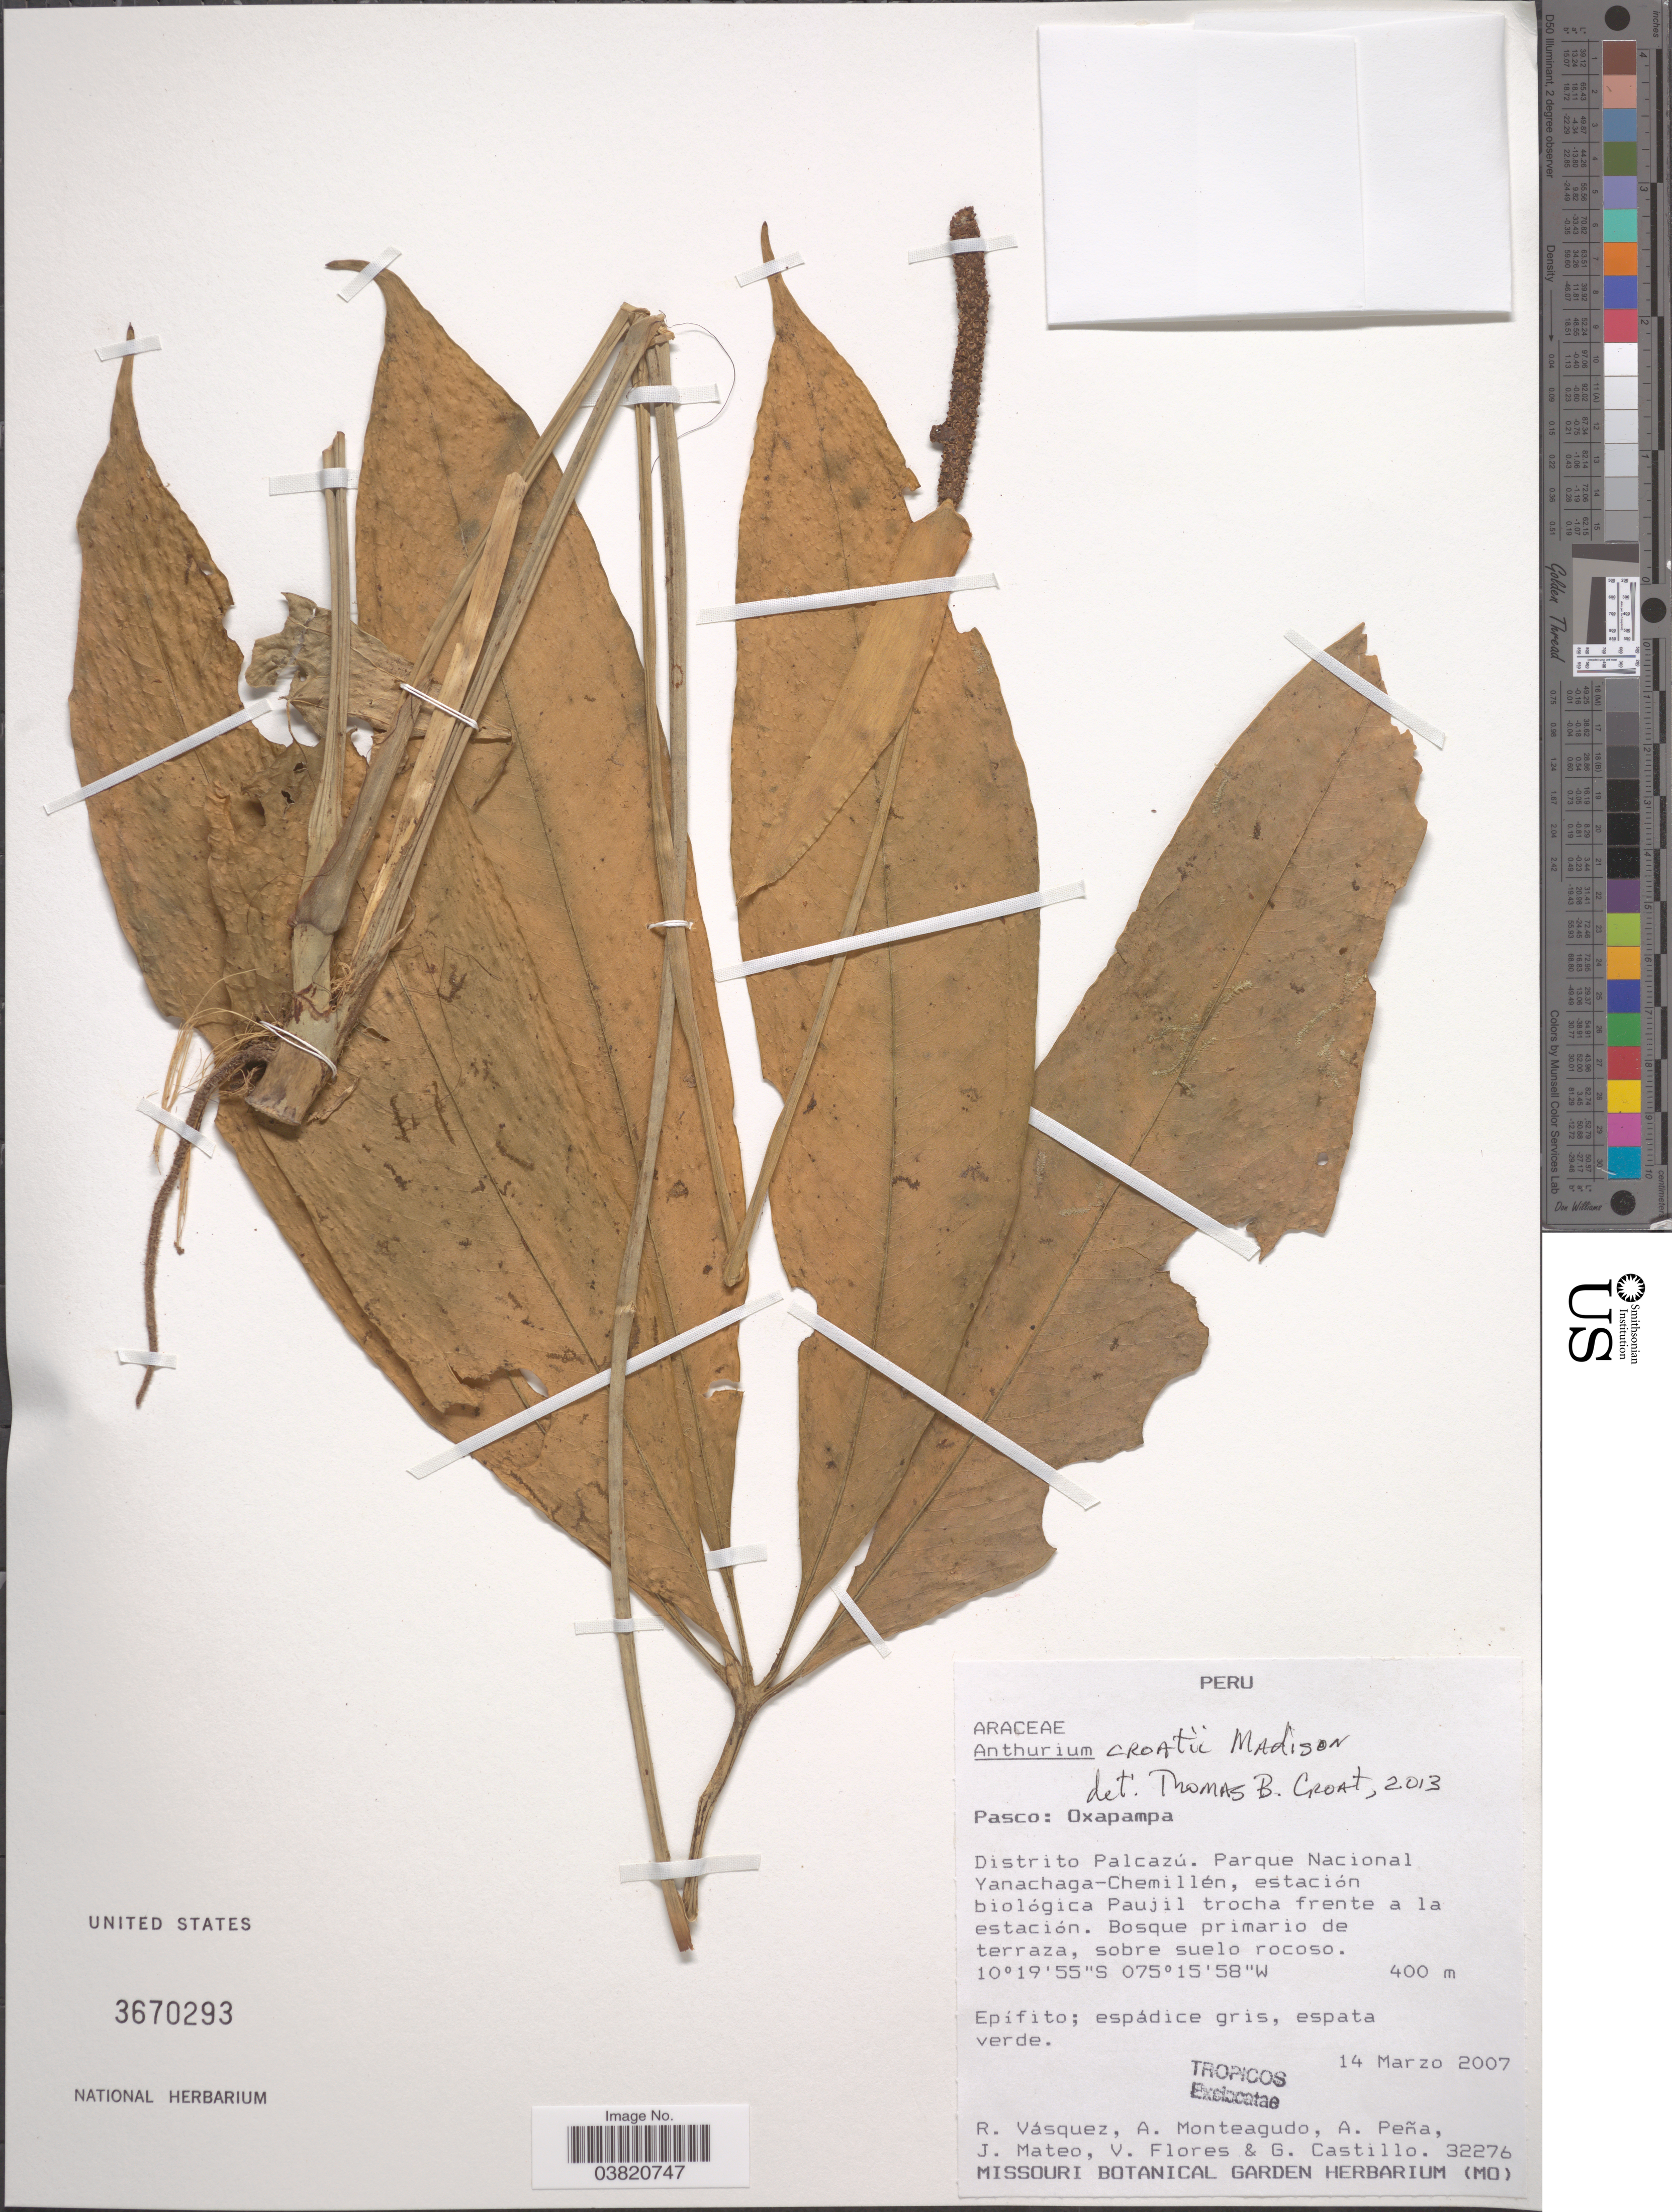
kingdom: Plantae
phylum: Tracheophyta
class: Liliopsida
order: Alismatales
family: Araceae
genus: Anthurium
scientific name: Anthurium croatii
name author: Madison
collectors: R. Vásquez, A. Monteagudo, A. Peña, J. Mateo & et al.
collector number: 32276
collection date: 2007-03-14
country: Peru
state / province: Pasco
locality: Oxapampa. Distrito Palcazú. Parque Nacional Yanachaga-Chemillén, estación biológica Paujil trocha frente a la estación.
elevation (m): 400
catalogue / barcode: US 3670293